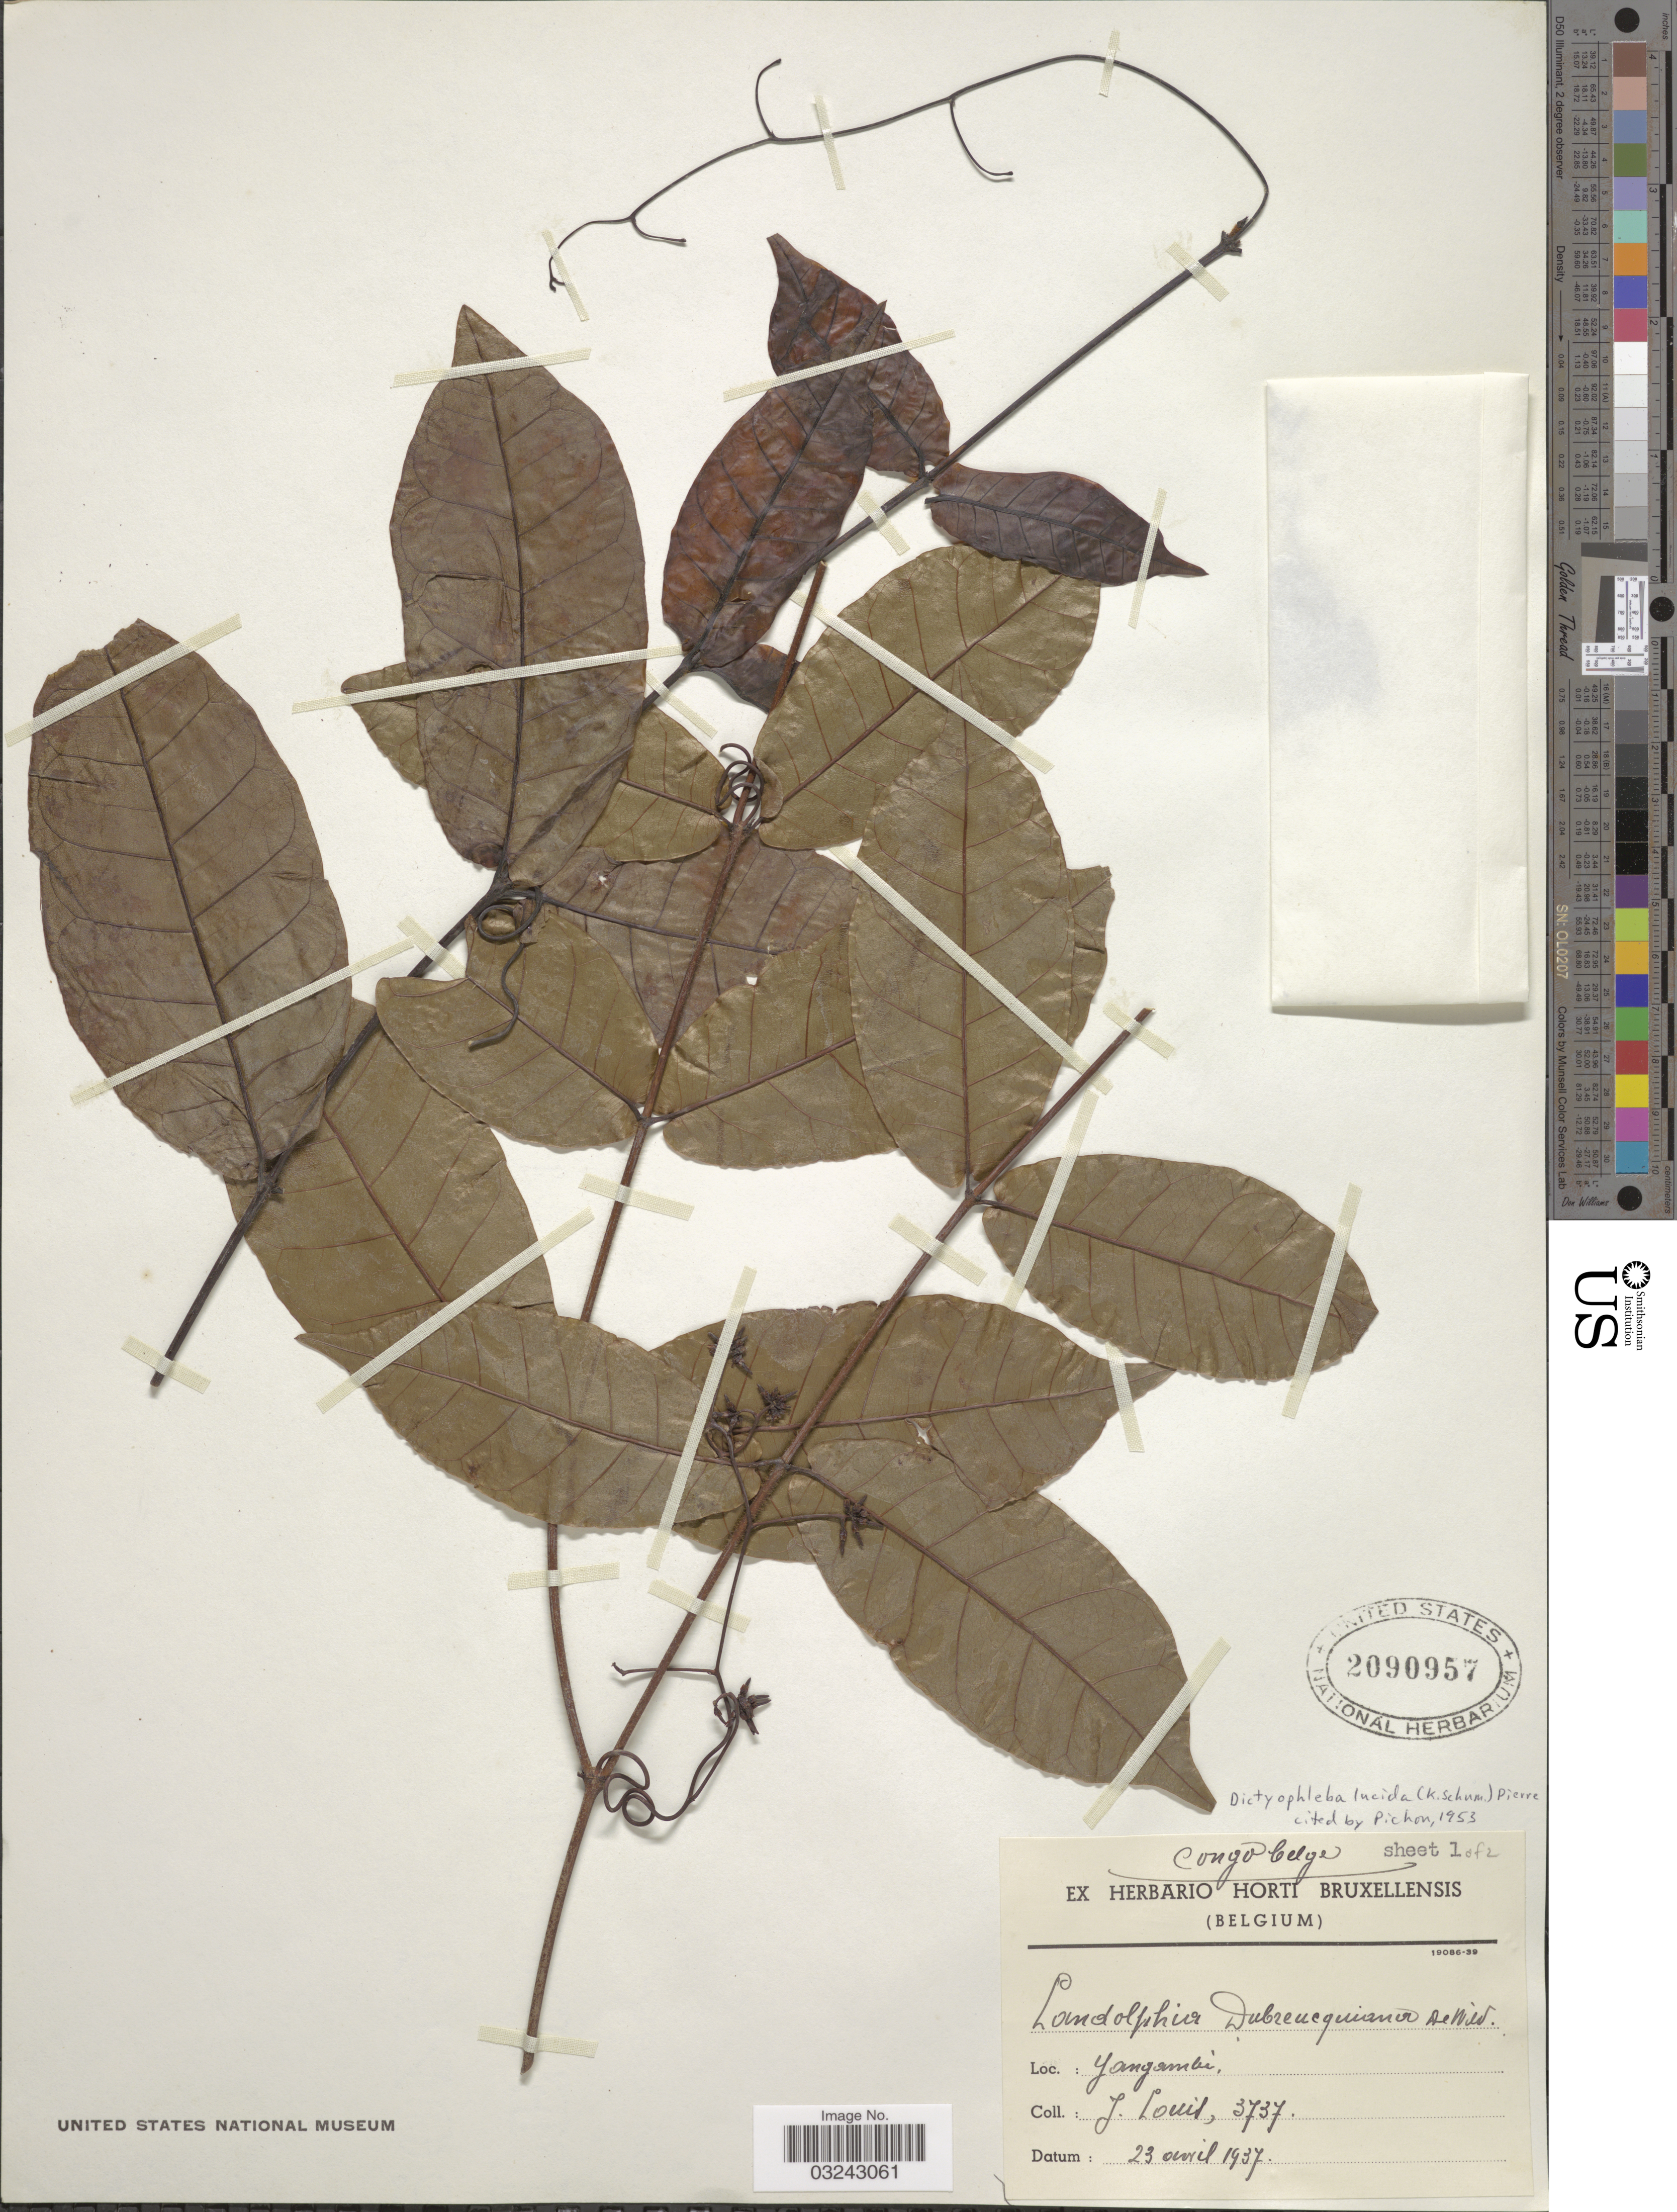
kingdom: Plantae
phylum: Tracheophyta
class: Magnoliopsida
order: Gentianales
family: Apocynaceae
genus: Dictyophleba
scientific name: Dictyophleba lucida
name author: (K. Schum.) Pierre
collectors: J. Louis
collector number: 3737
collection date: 1937-04-23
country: Congo, Democratic Republic of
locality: Congo Belge, Yangambi.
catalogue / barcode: US 2090957